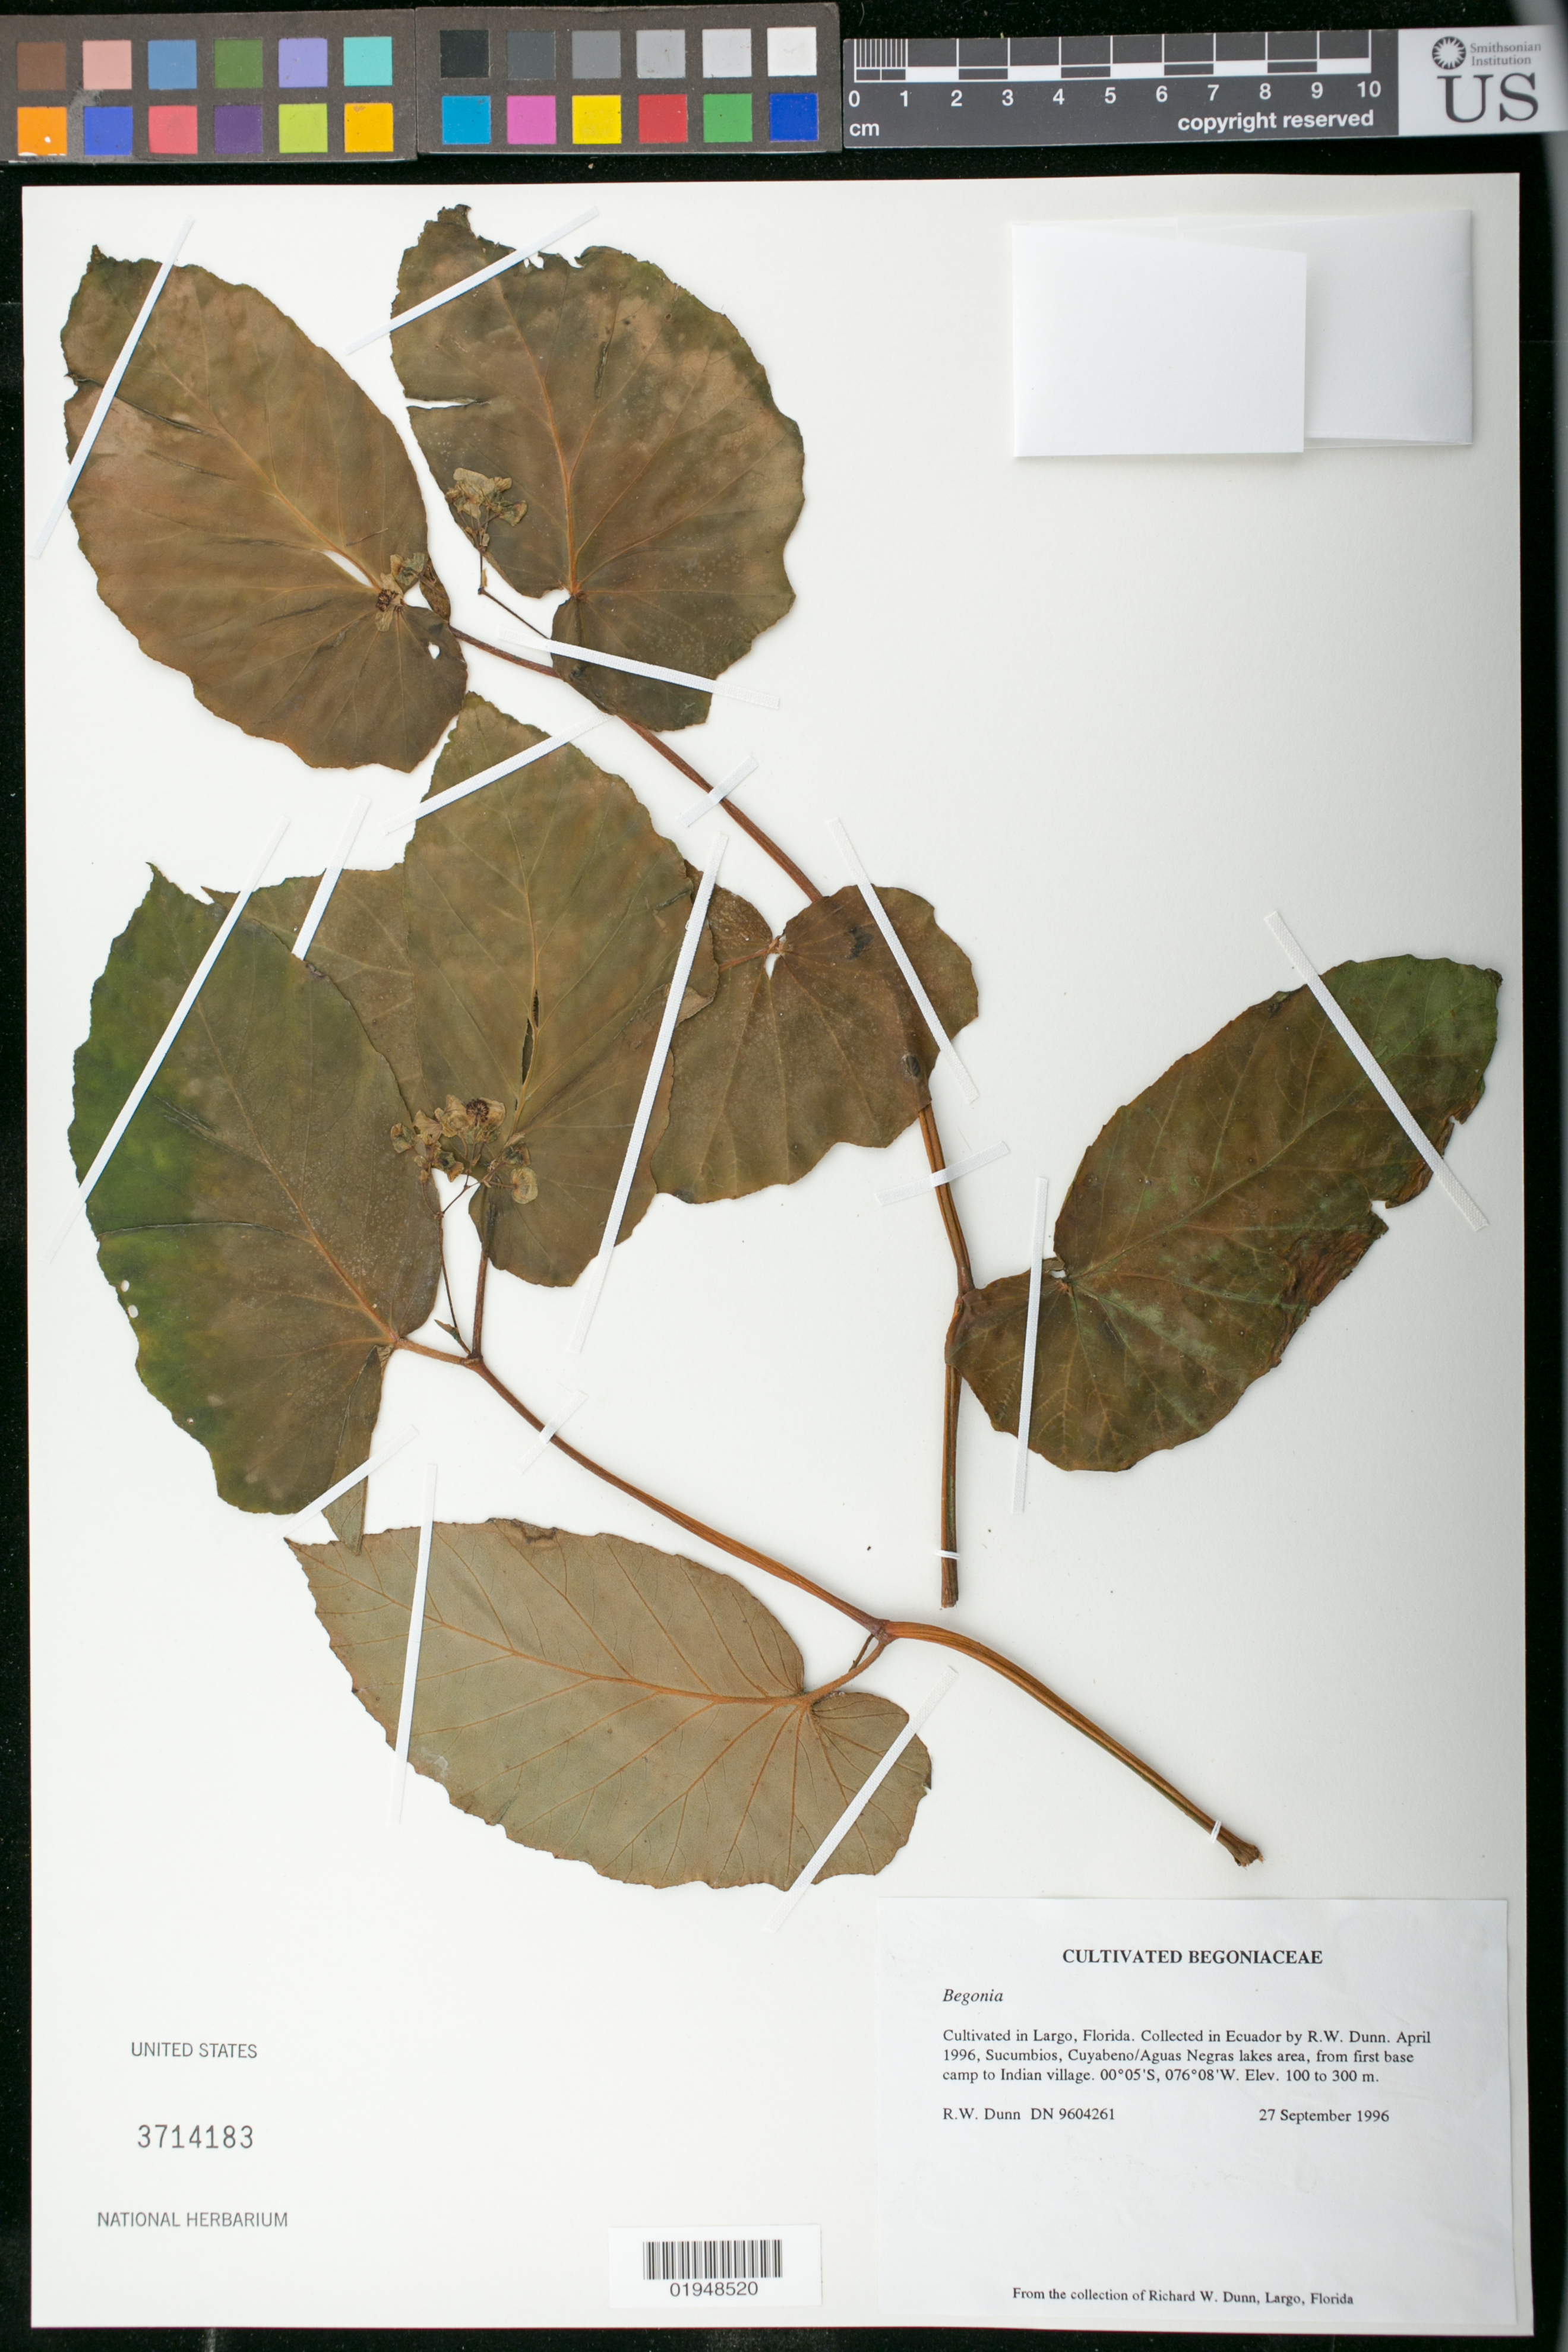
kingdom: Plantae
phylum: Tracheophyta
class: Magnoliopsida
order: Cucurbitales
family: Begoniaceae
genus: Begonia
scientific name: Begonia sp.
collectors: R. Dunn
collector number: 9604261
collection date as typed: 27 Sep 1996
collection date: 1996-09-27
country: United States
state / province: Florida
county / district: Pinellas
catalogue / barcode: US 3714183